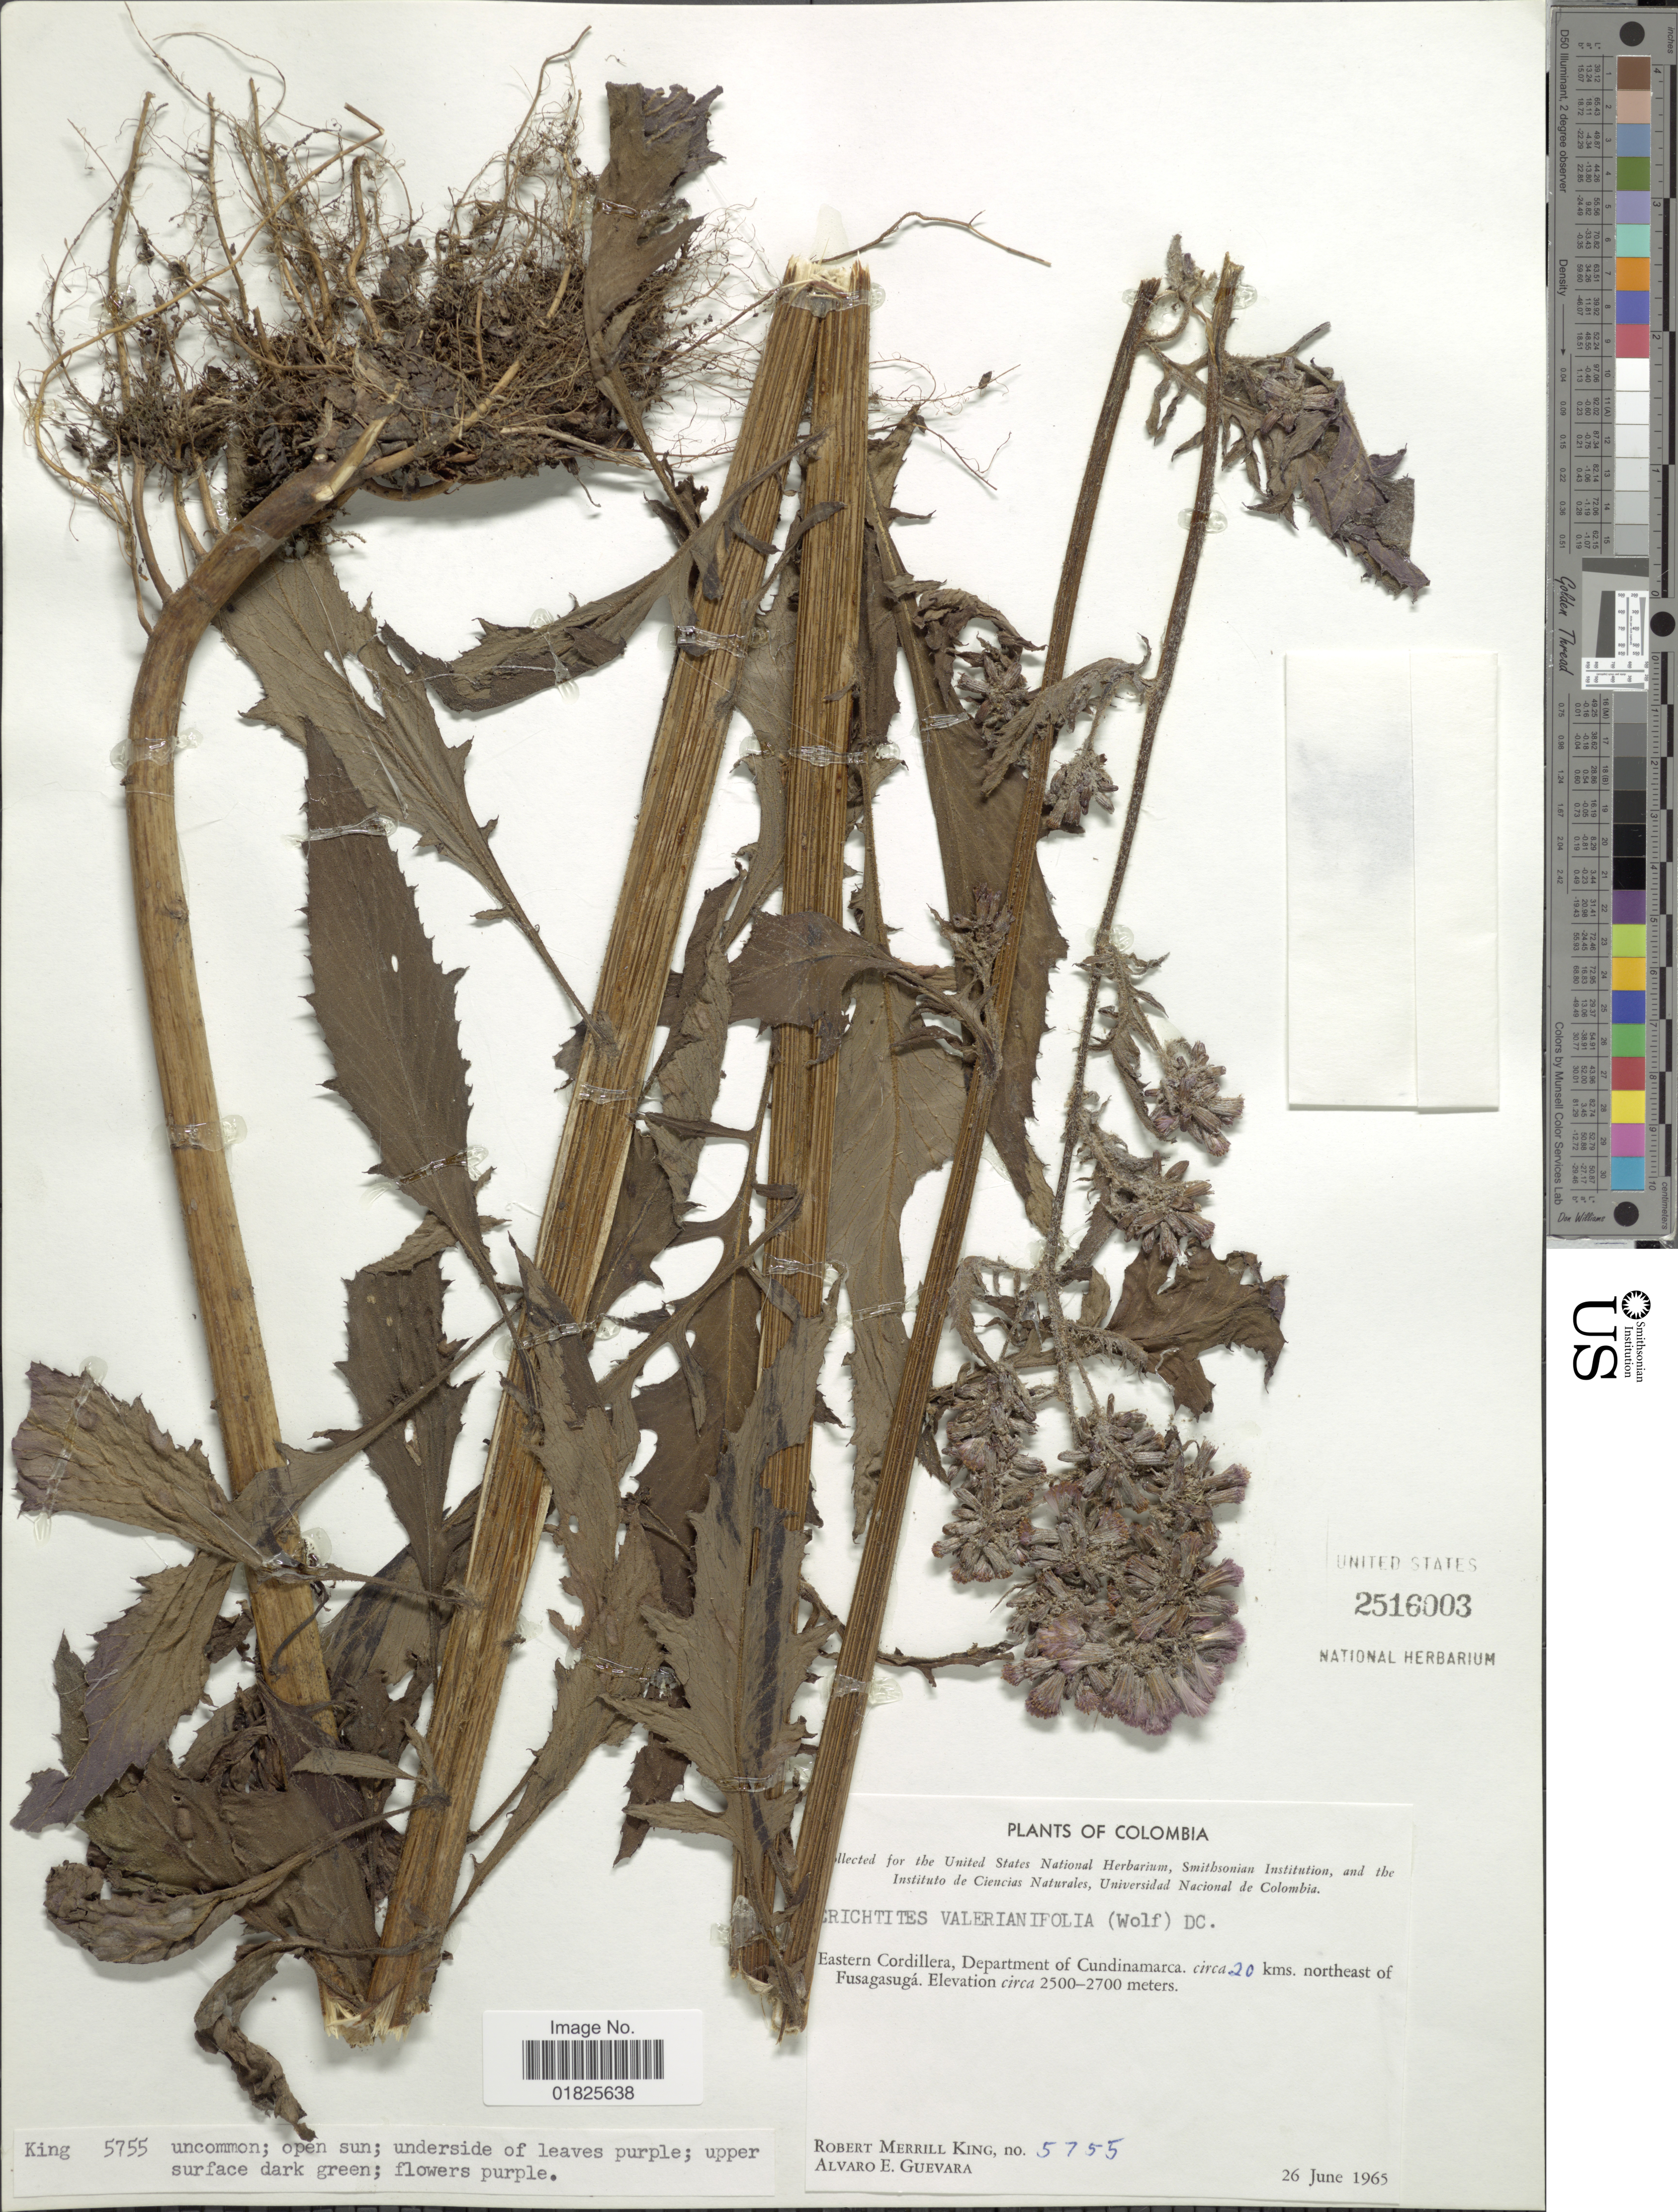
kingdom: Plantae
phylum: Tracheophyta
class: Magnoliopsida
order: Asterales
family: Asteraceae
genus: Erechtites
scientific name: Erechtites valerianifolius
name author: (Link ex Spreng.) DC.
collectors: R. M. King & A. E. Guevara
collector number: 5755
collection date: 1965-06-26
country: Colombia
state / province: Cundinamarca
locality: Eastern Cordillera, circa 6 kms, northeast of Fusagasuga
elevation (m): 2500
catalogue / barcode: US 2516003